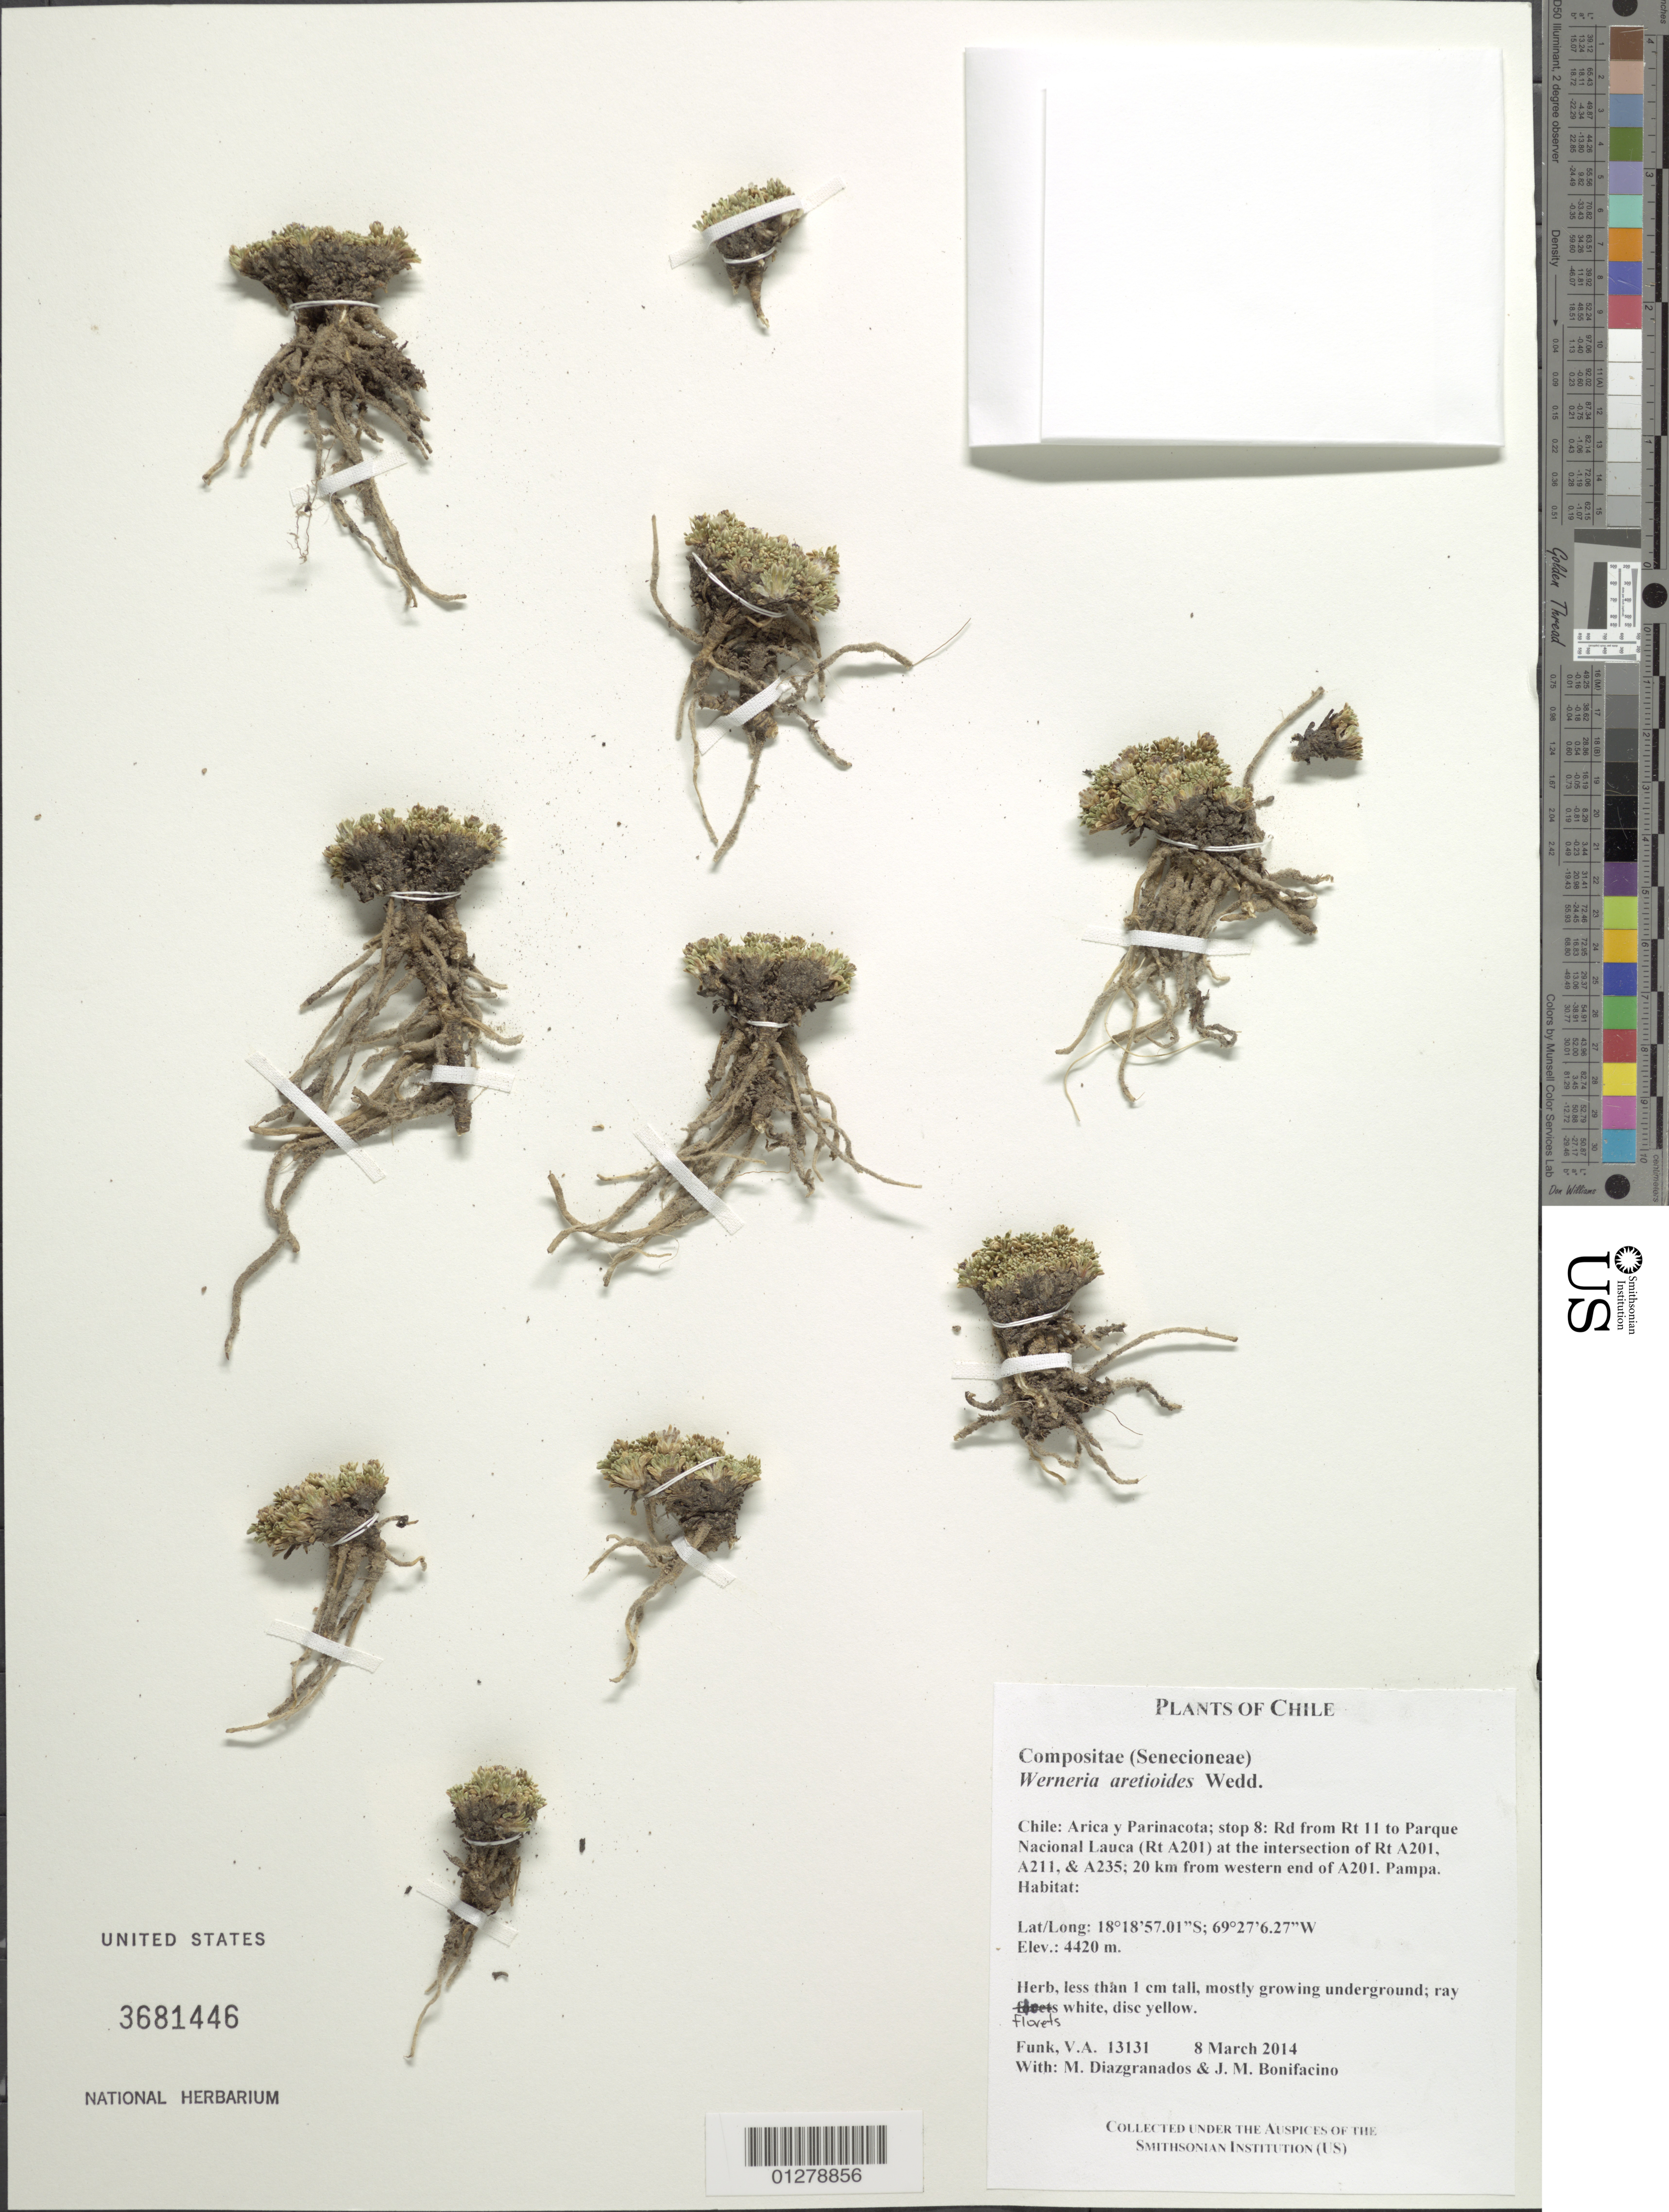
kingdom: Plantae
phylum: Tracheophyta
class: Magnoliopsida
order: Asterales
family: Asteraceae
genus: Werneria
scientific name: Werneria aretioides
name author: Wedd.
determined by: Funk, Vicki A., (BOT), Smithsonian Institution - National Museum of Natural History (UNITED STATES)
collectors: V. Funk, M. Diazgranados C. & M. Bonifacino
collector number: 13131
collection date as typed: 8 Mar 2014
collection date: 2014-03-08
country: Chile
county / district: Arica & Parinacota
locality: Road from Rt 11 to Parque Nacional Lauca (Rt A201) at the intersction of Rt A201, A211, & A235; 20 km from western end of A201.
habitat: Pampa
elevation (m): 4420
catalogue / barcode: US 3681446